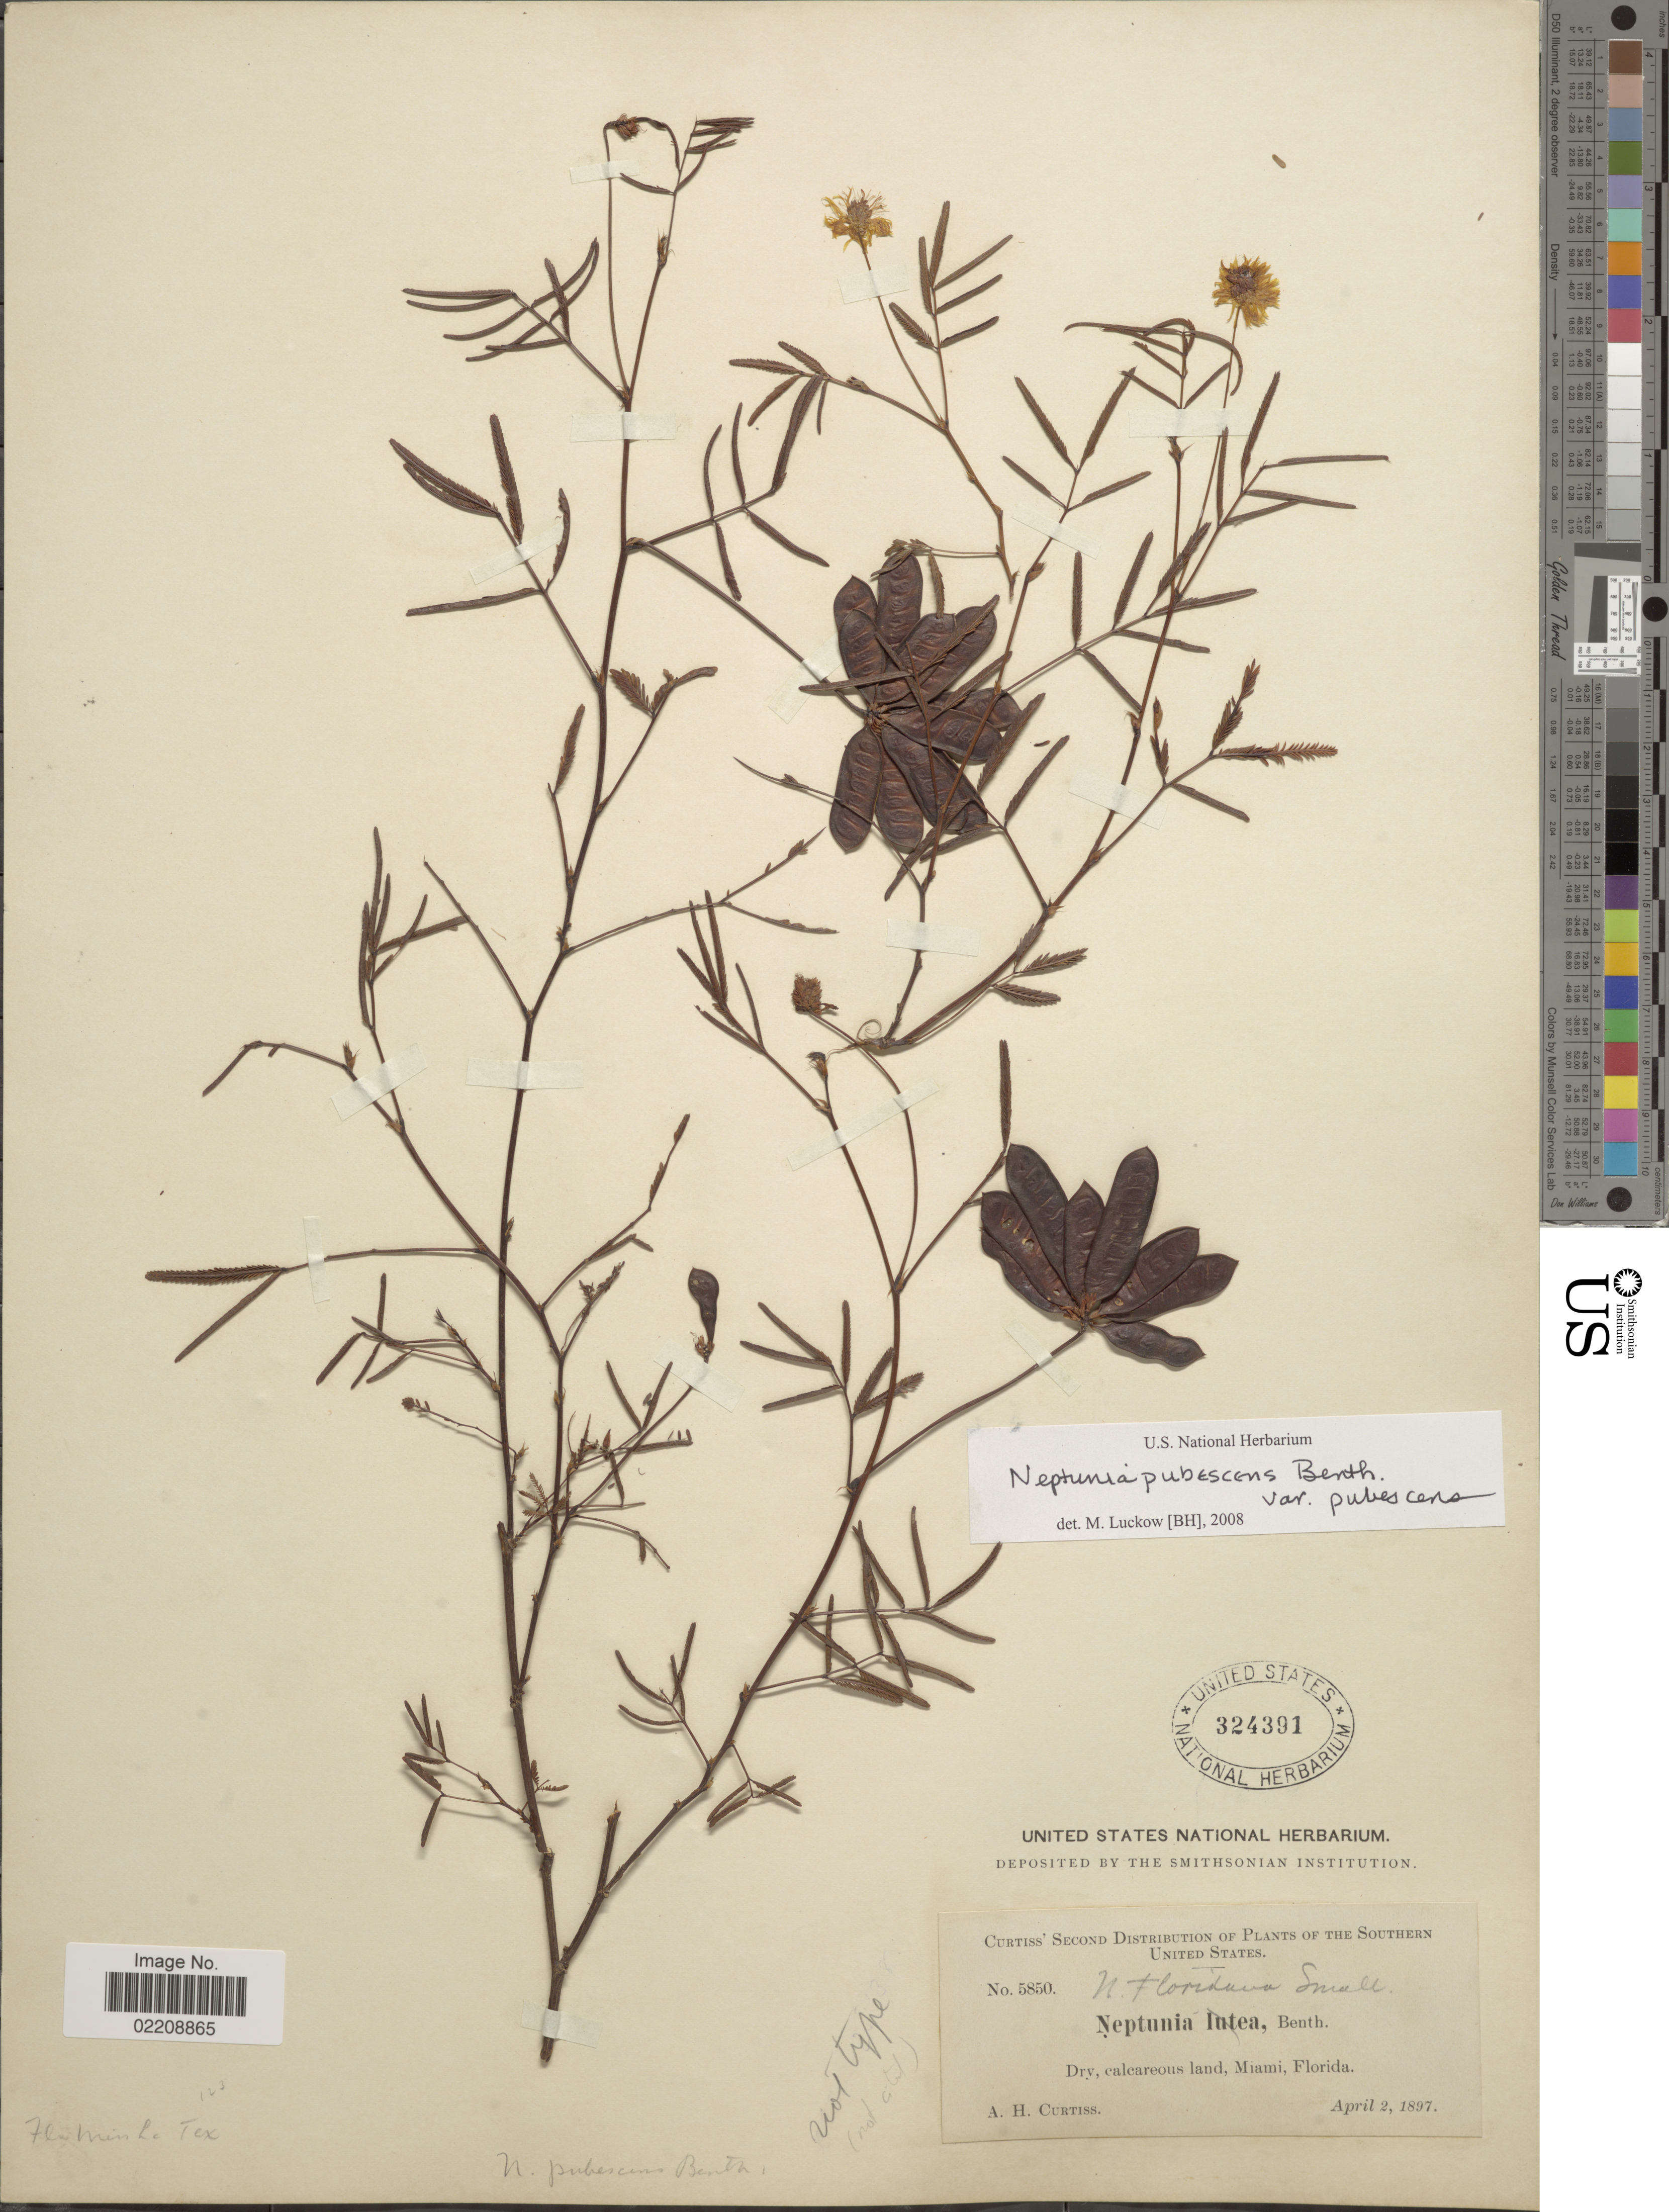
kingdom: Plantae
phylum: Tracheophyta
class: Magnoliopsida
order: Fabales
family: Fabaceae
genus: Neptunia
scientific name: Neptunia pubescens var. pubescens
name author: Benth.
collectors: A. H. Curtiss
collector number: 5850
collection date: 1897-04-02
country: United States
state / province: Florida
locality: Southern United States, Miami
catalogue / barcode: US 324391